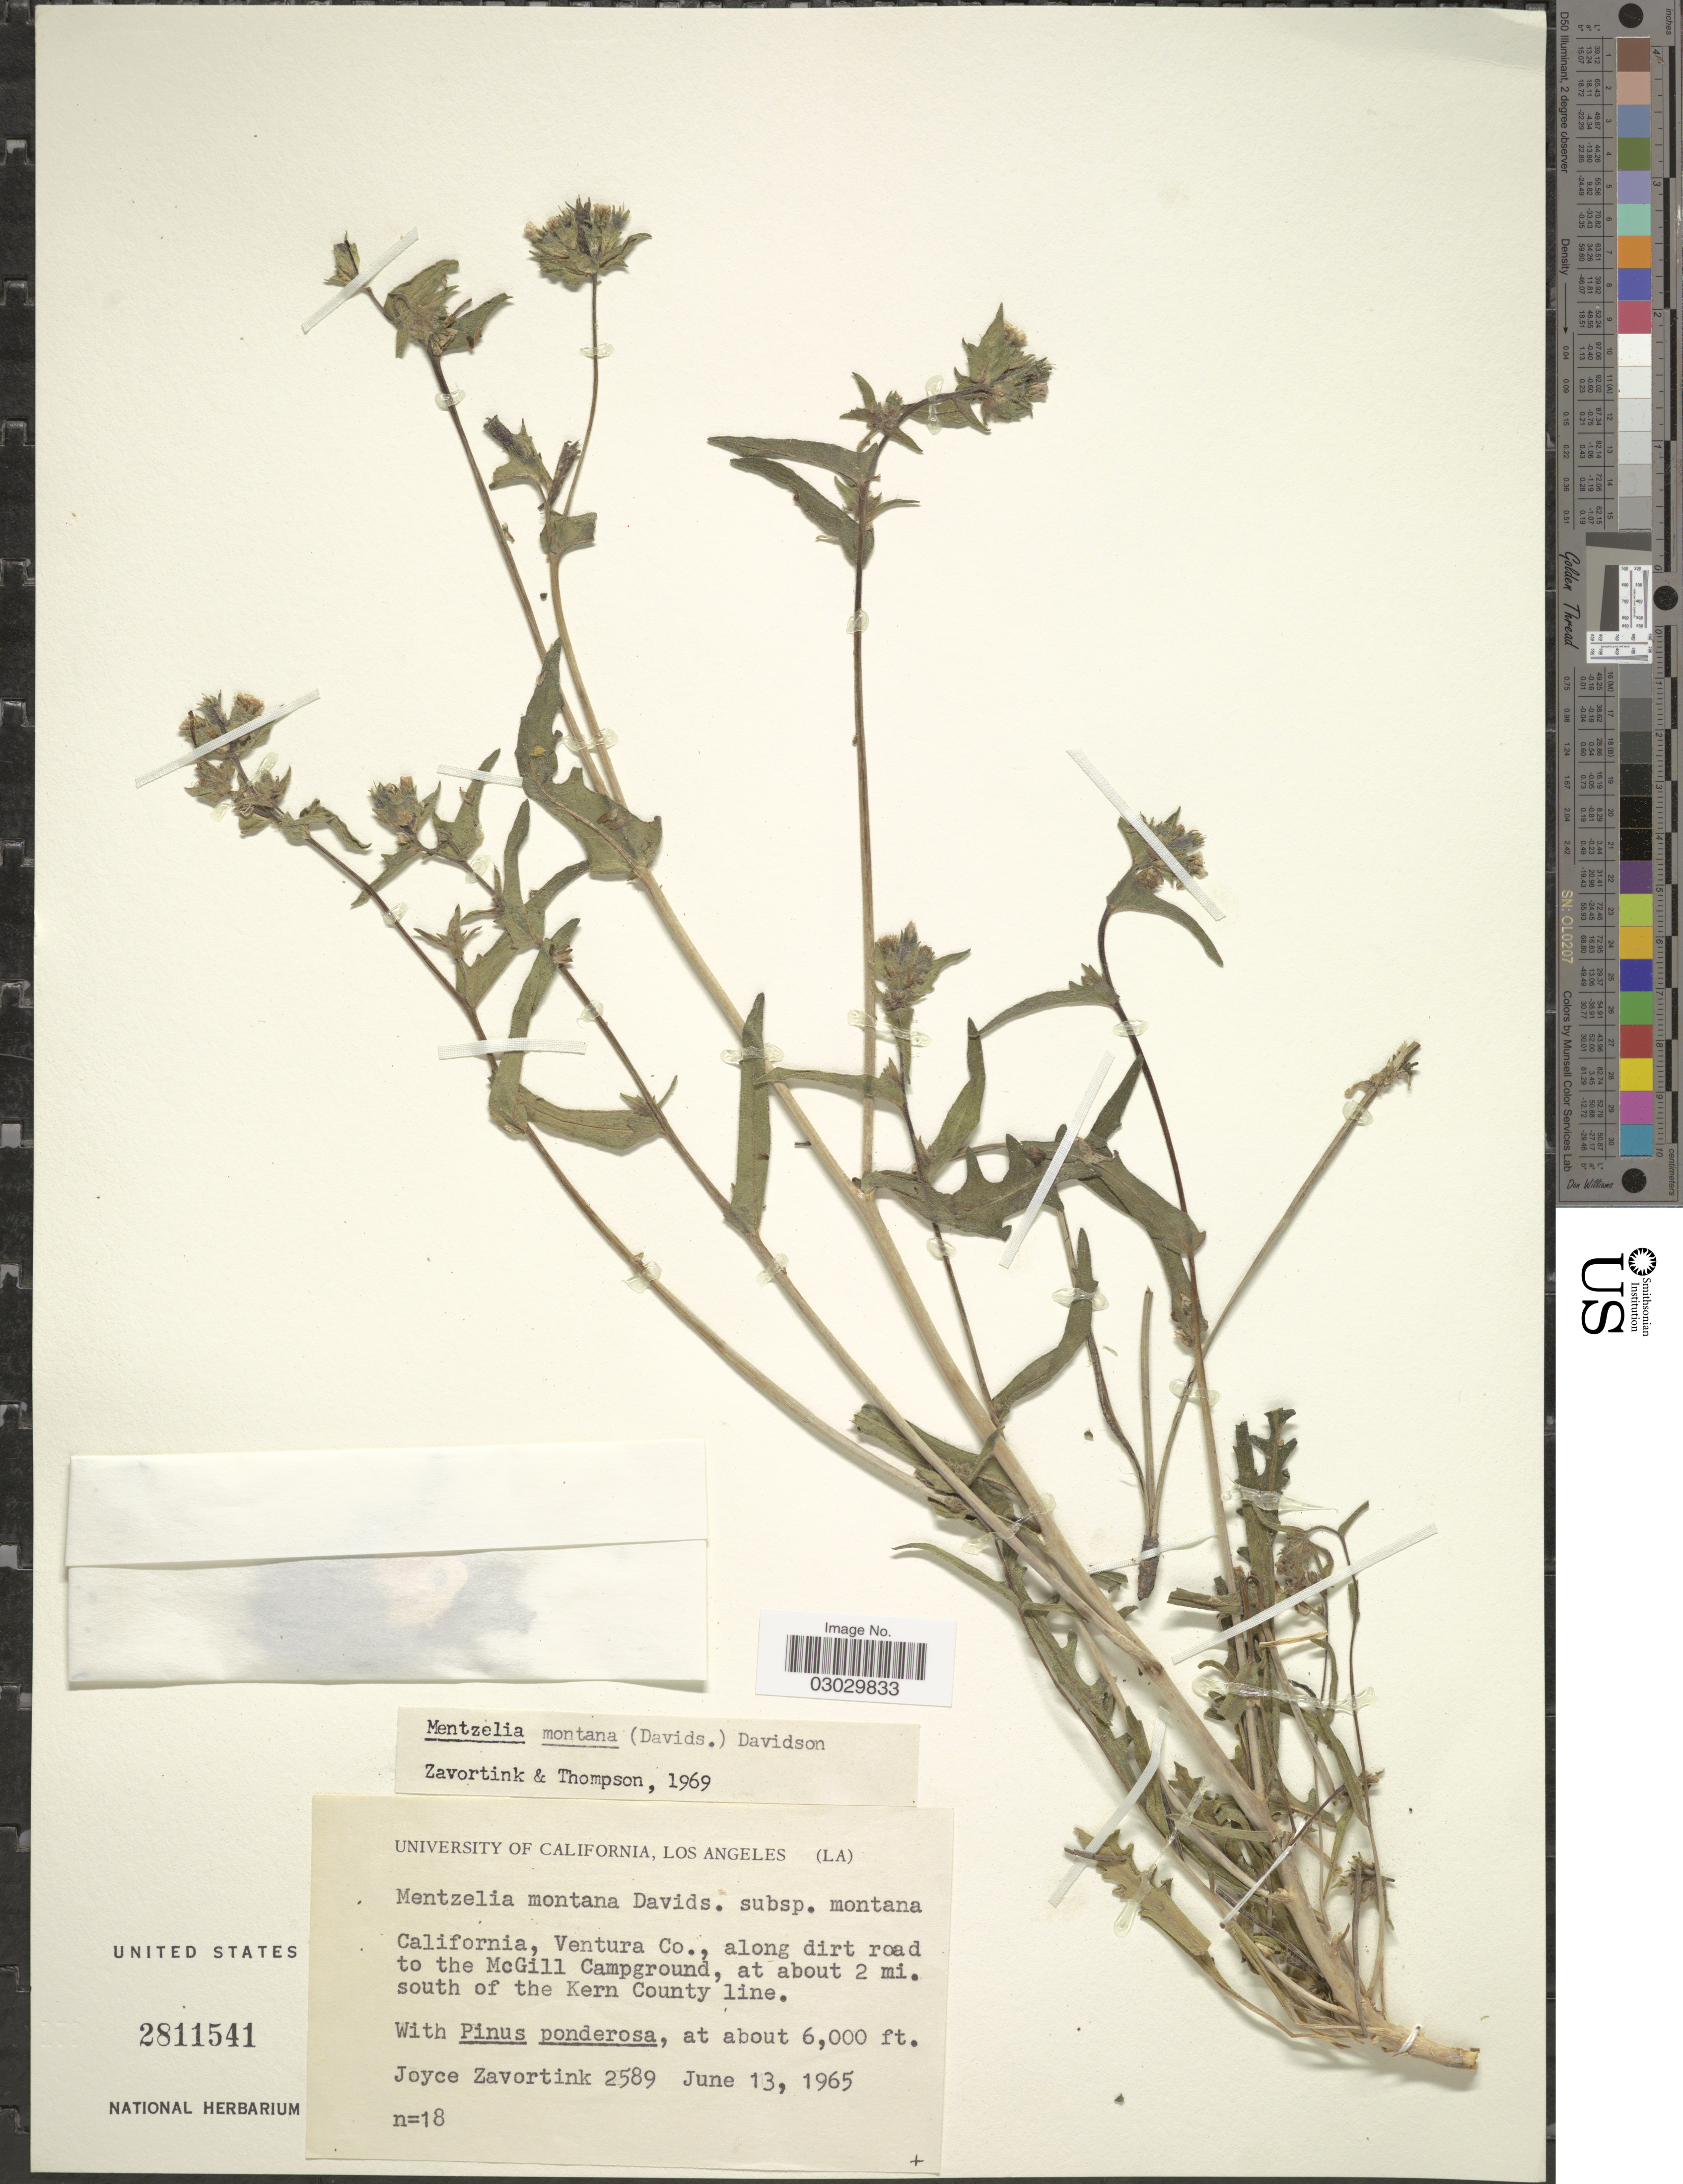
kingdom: Plantae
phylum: Tracheophyta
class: Magnoliopsida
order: Cornales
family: Loasaceae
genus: Mentzelia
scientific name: Mentzelia montana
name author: (Davidson) Davidson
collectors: J. Zavortink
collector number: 2589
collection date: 1965-06-13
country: United States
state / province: California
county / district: Kern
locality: Ventura Co., along dirt road to the McGill Campground, at about 2 mi. south of the Kern County line.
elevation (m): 1829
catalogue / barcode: US 2811541